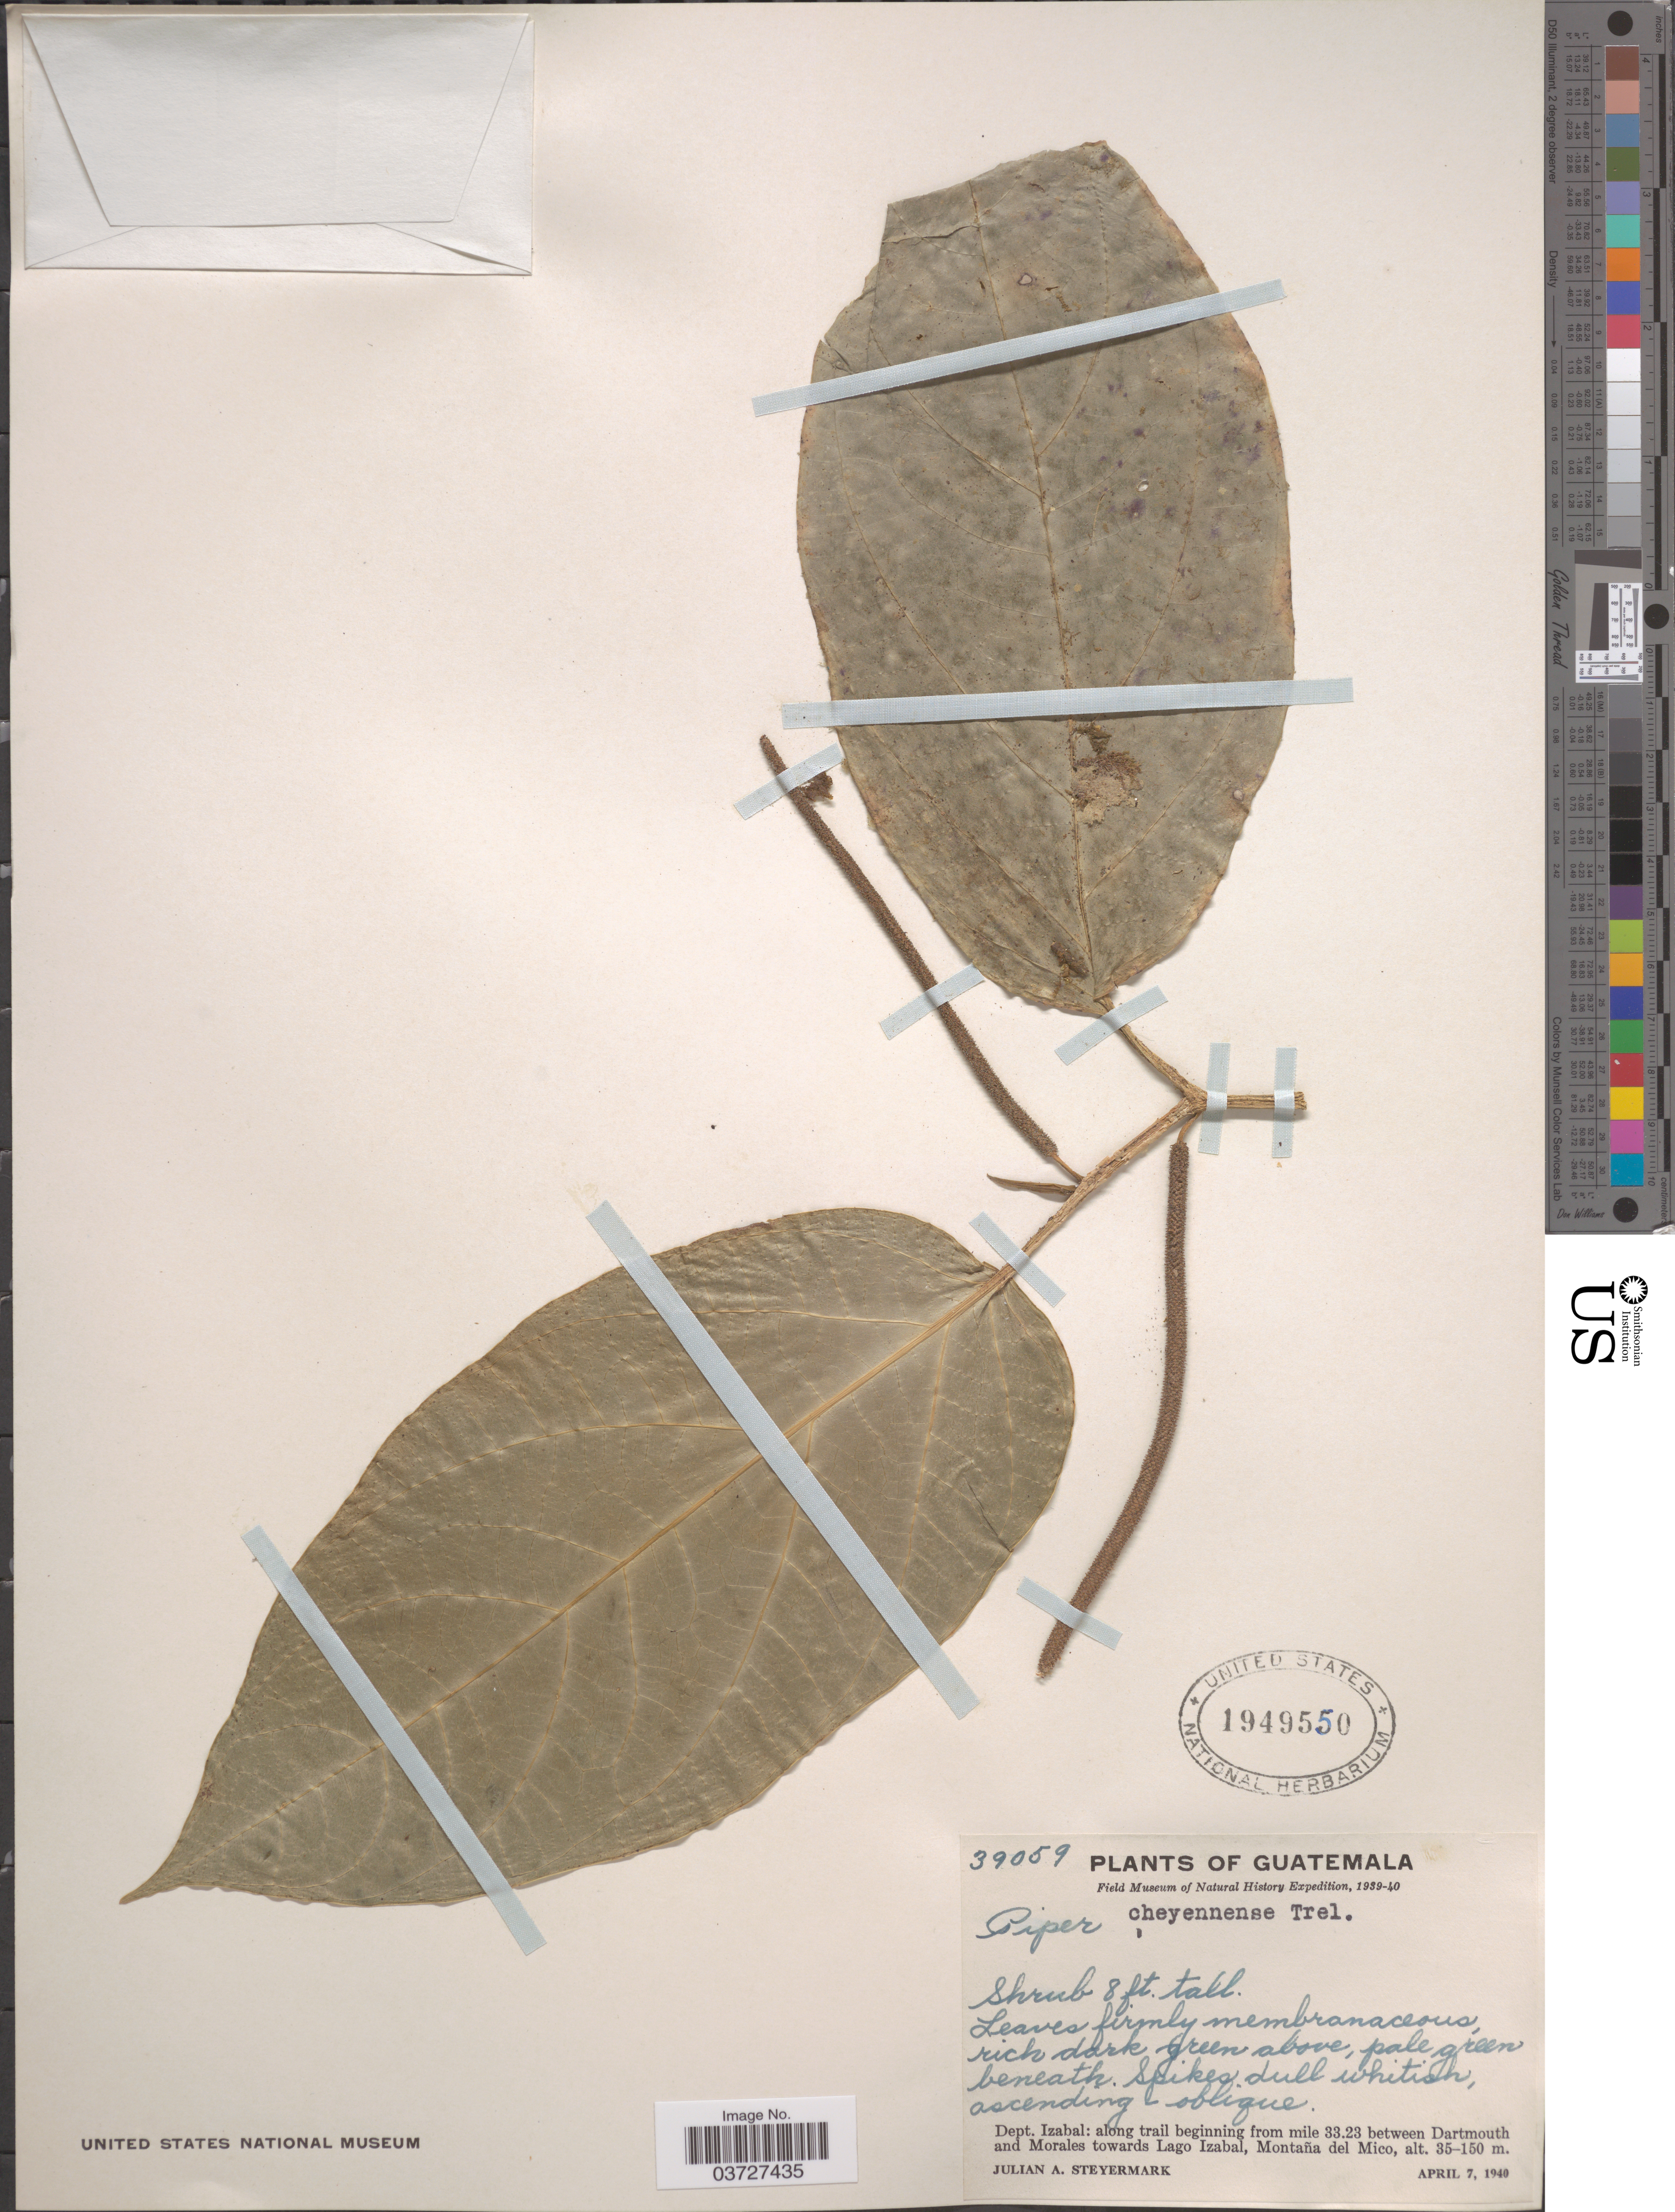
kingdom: Plantae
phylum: Tracheophyta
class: Magnoliopsida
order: Piperales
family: Piperaceae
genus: Piper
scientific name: Piper cheyennense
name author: Trel. & Standl.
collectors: J. Steyermark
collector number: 39059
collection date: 1940-04-07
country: Guatemala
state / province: Izabal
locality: Dept. Izabal: along trail beginning from mile 33.23 between Dartmouth and Morales towards Lago Izabal, Montaña del Mico.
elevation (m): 35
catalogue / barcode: US 1949550